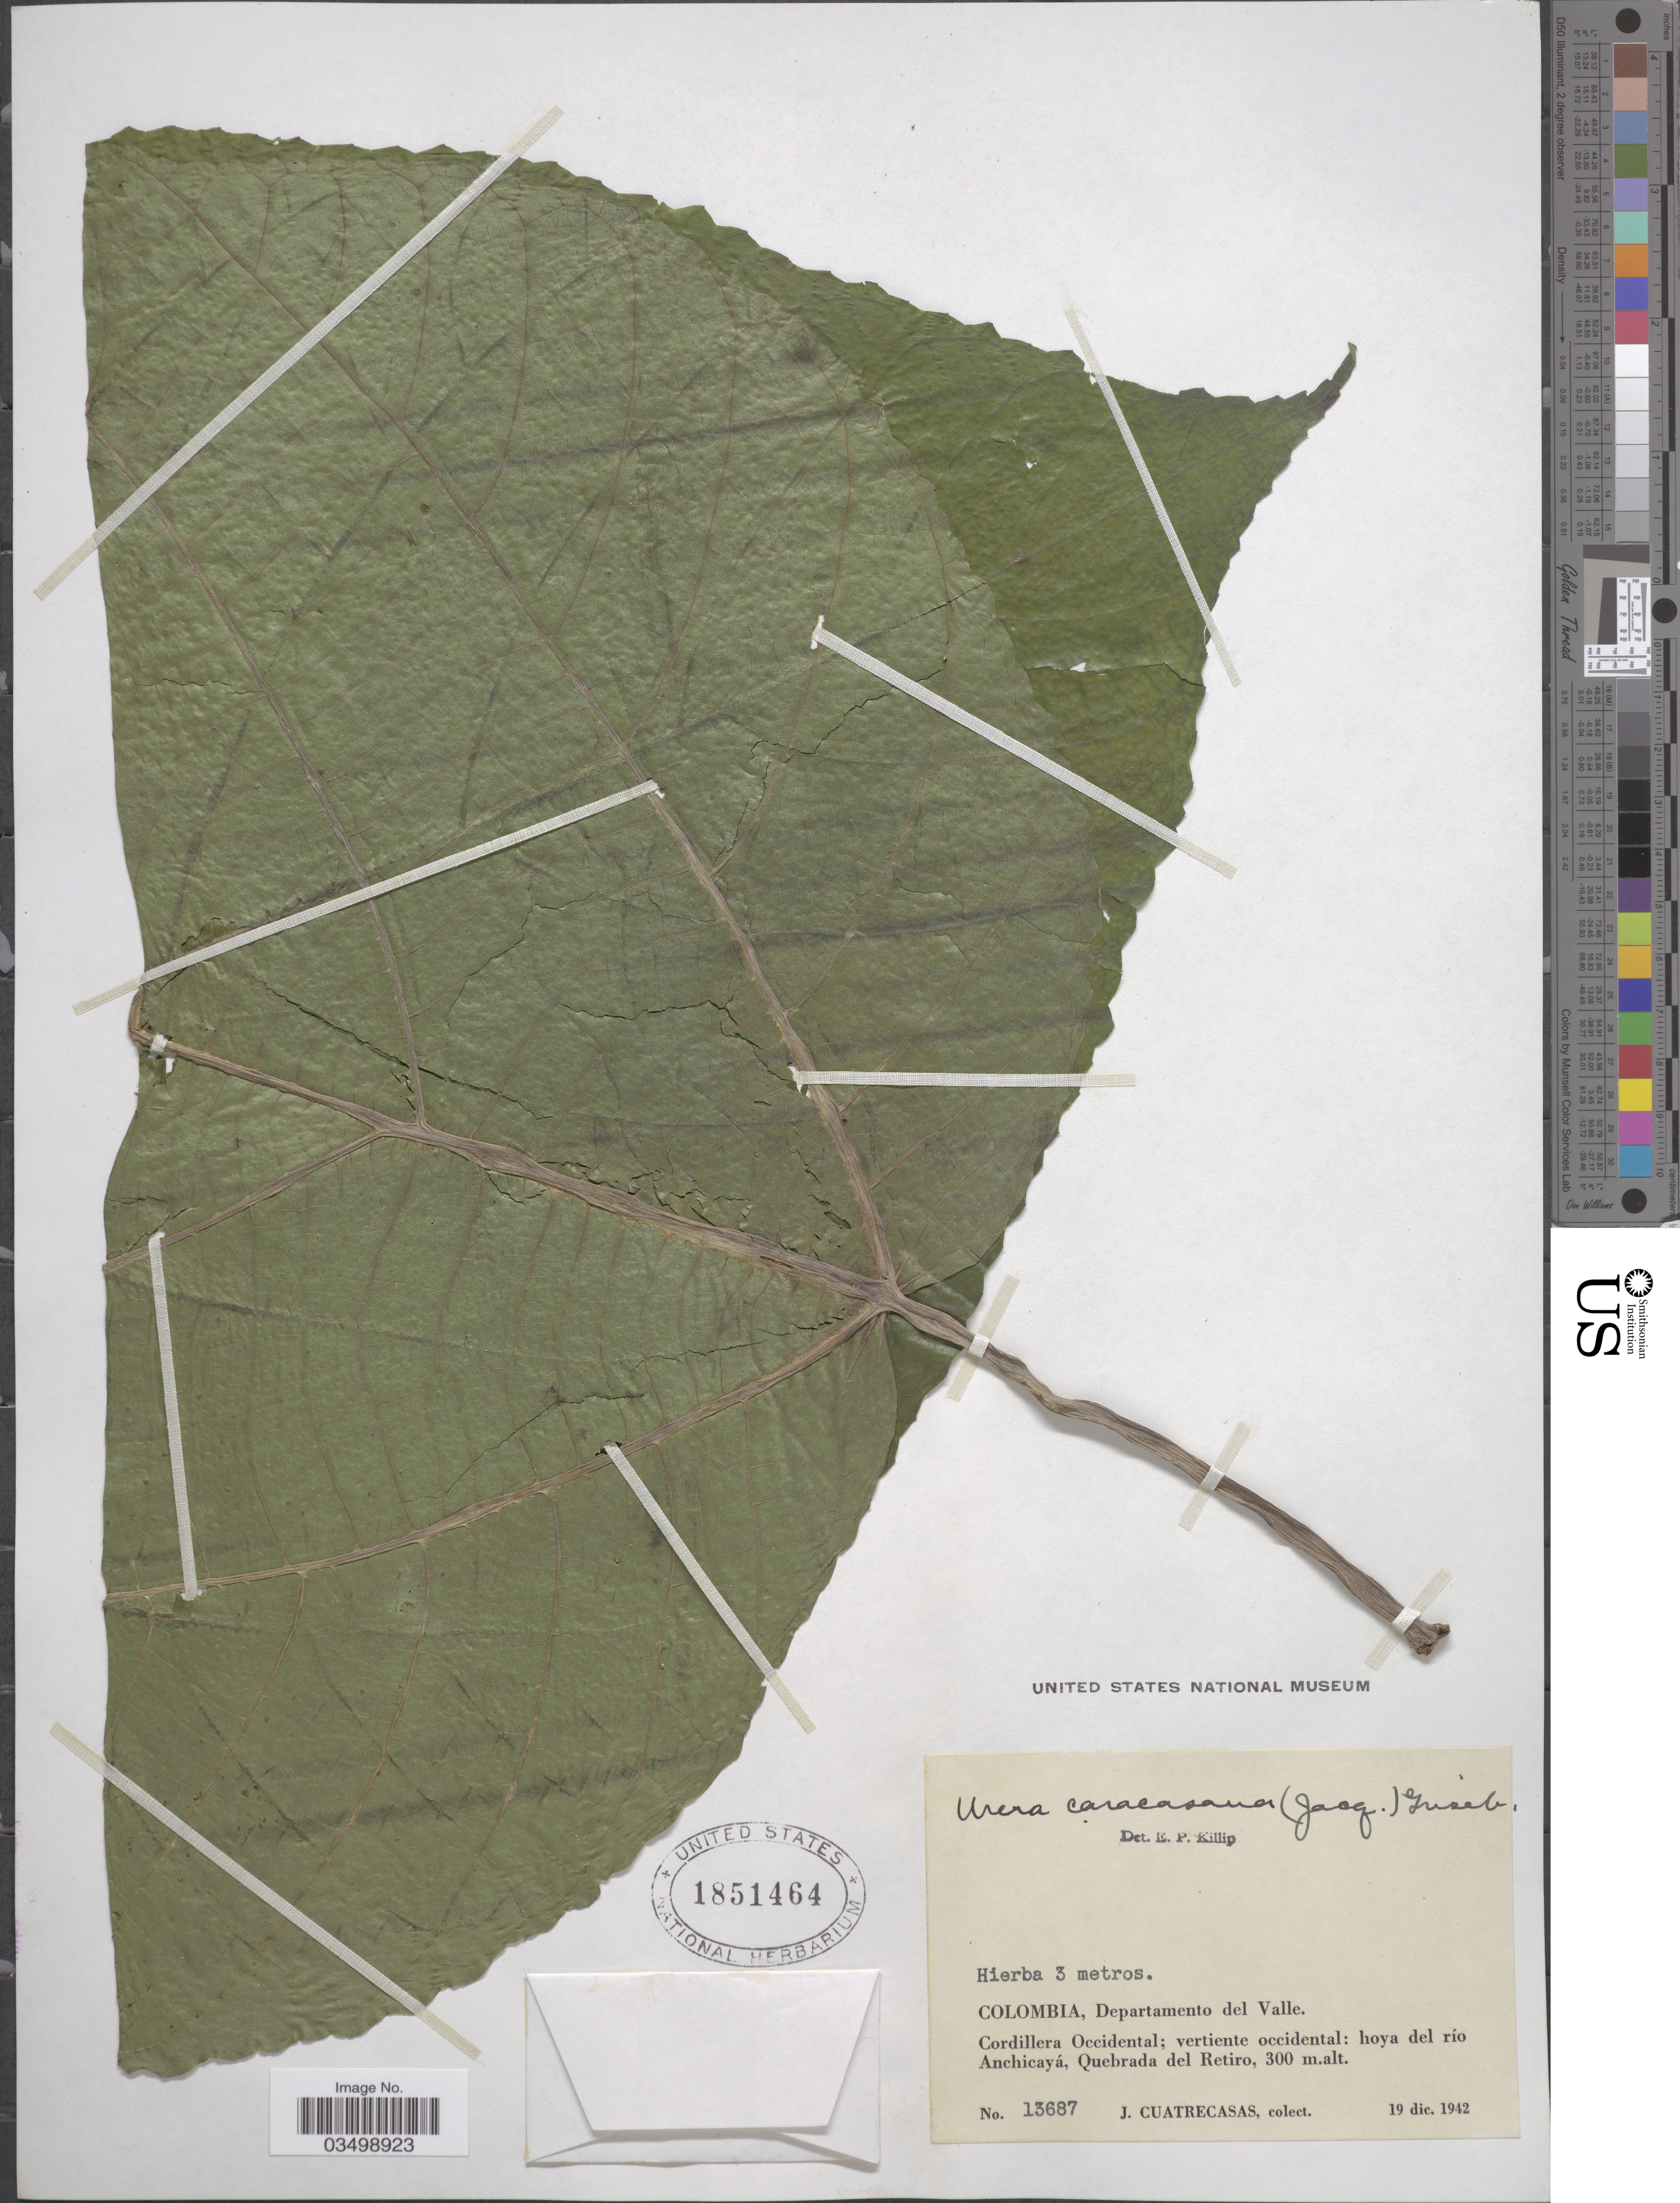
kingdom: Plantae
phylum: Tracheophyta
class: Magnoliopsida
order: Rosales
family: Urticaceae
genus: Urera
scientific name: Urera caracasana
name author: (Jacq.) Gaudich. ex Griseb.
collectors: J. Cuatrecasas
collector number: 13687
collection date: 1942-12-19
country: Colombia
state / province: Valle del Cauca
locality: Departamento del Valle. Cordillera Occidental; vertiente occidental: hoya del río Anchicayá, Quebrada del Retiro.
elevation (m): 300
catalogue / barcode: US 1851464